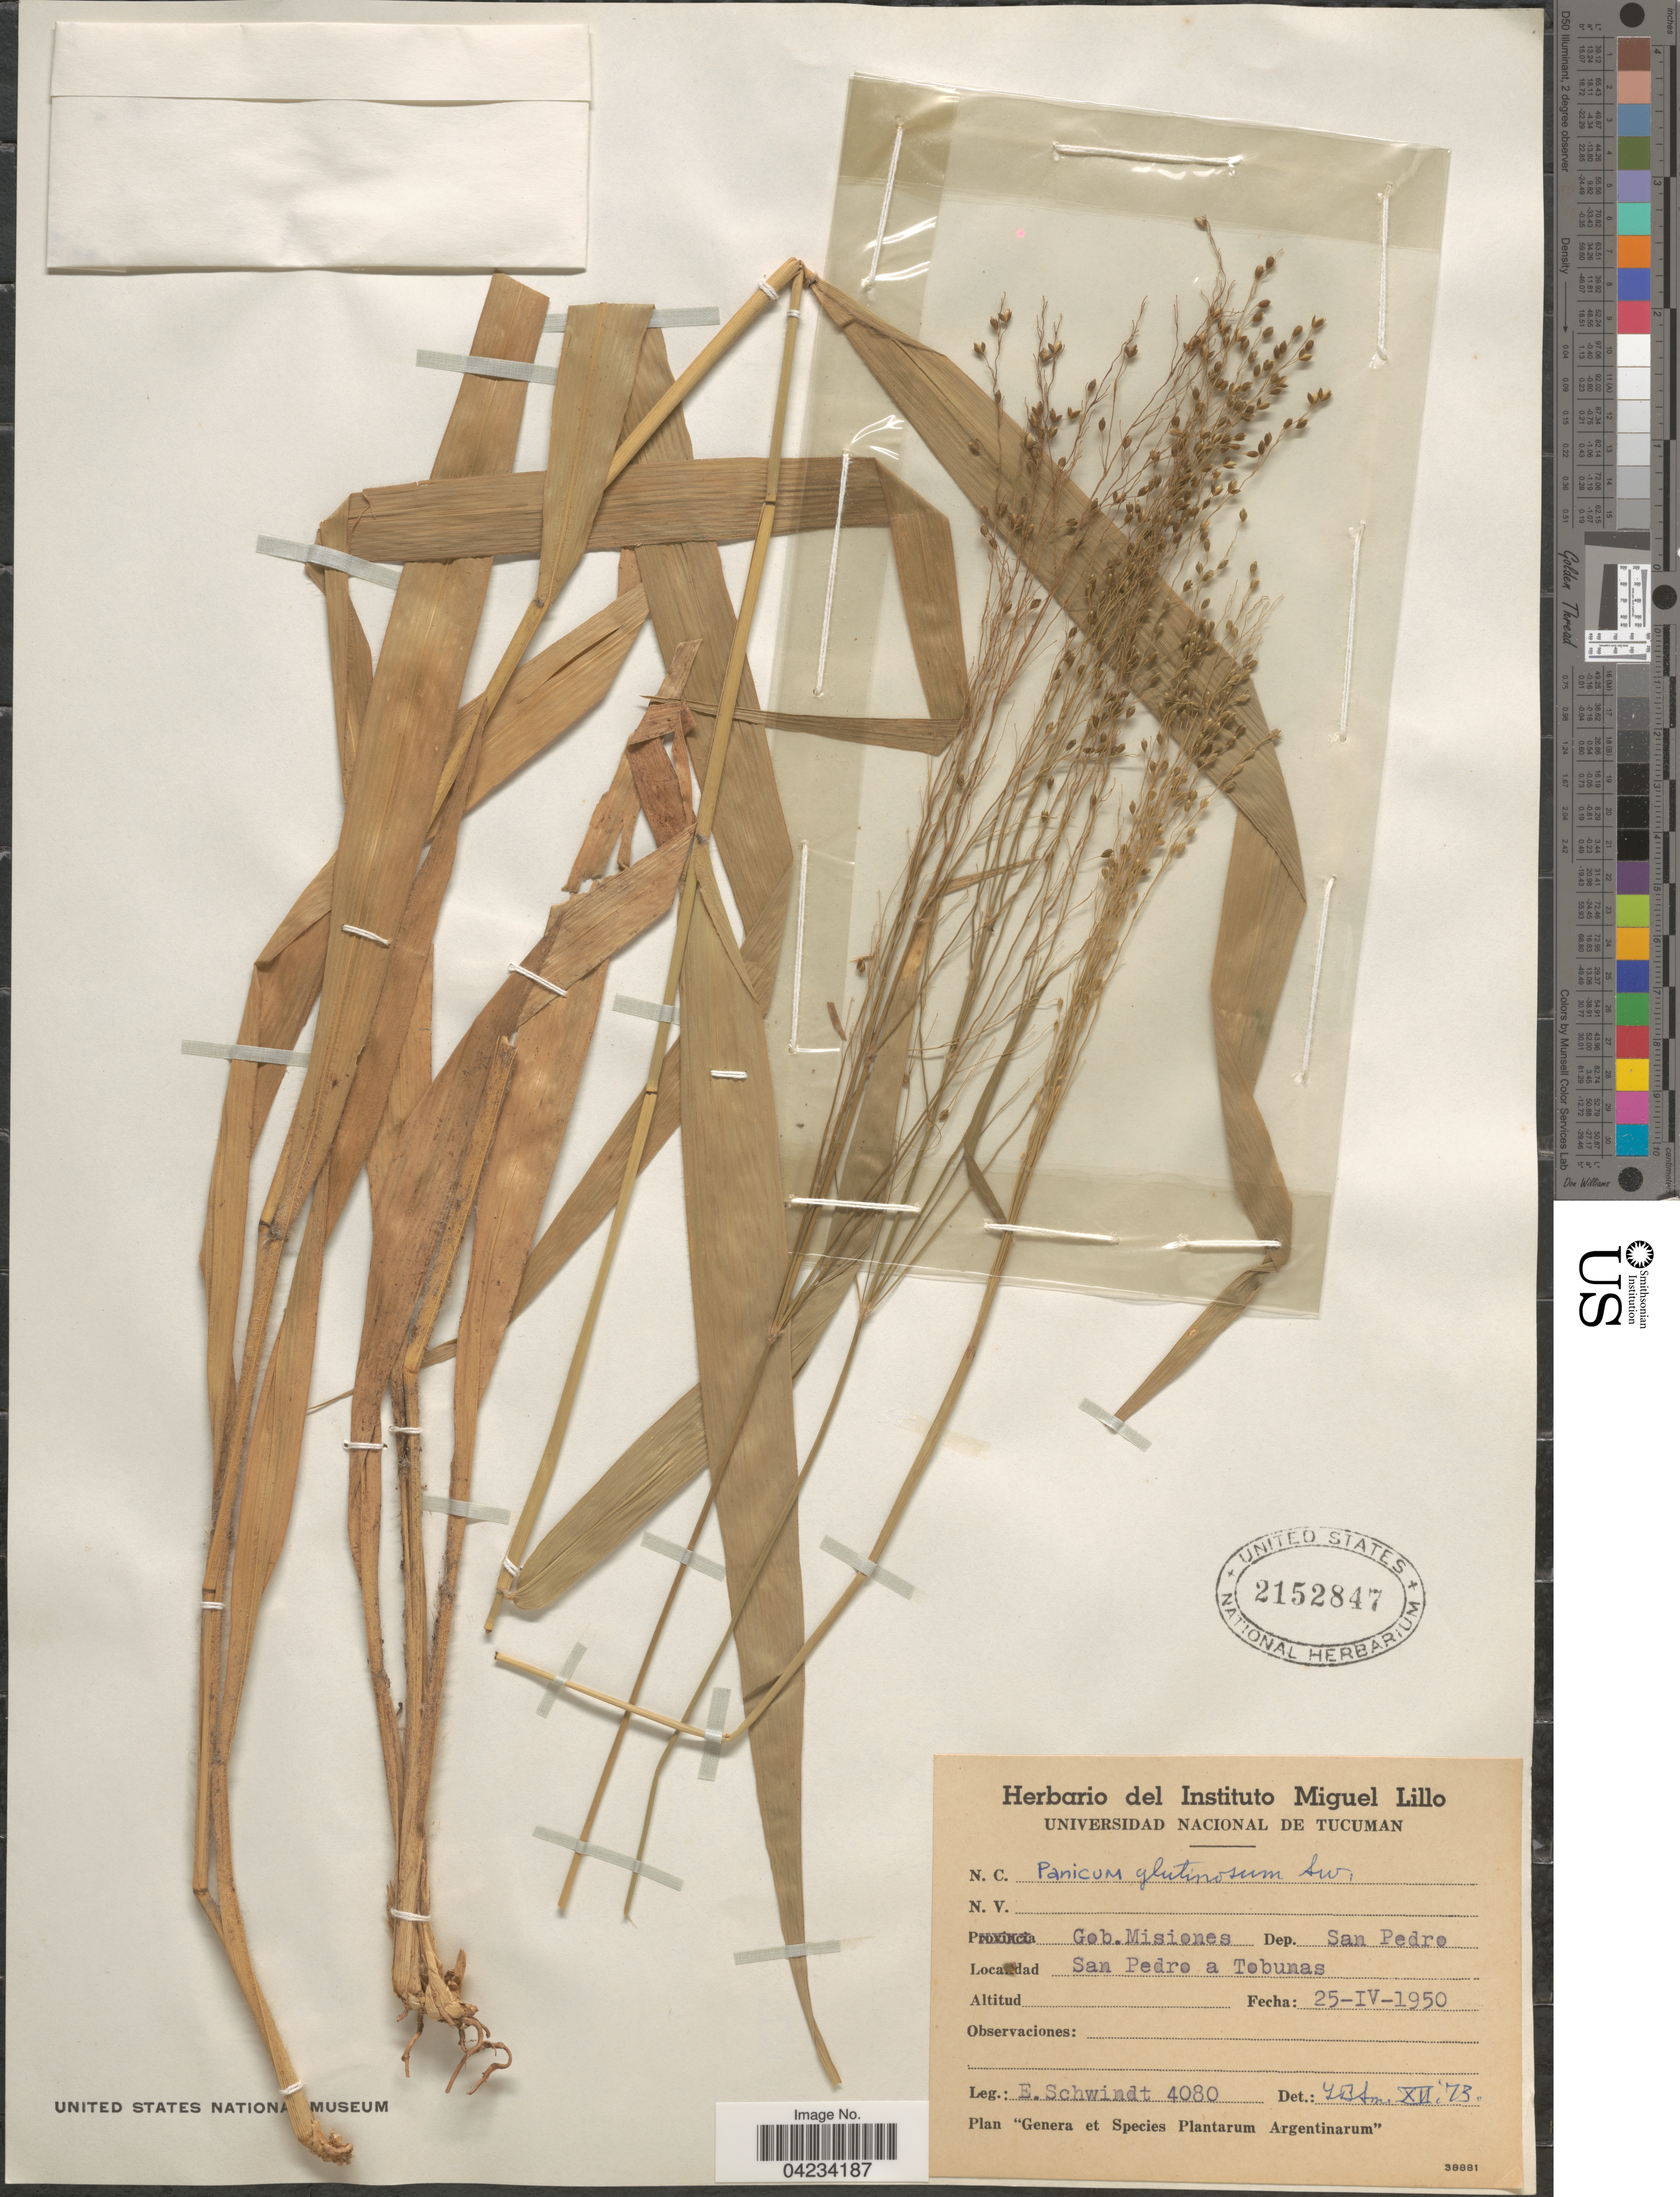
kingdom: Plantae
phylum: Tracheophyta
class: Liliopsida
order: Poales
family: Poaceae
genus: Homolepis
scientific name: Homolepis glutinosa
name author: (Sw.) Zuloaga & Soderstr.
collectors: E. Schwindt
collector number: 4080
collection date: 1950-04-25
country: Argentina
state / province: Misiones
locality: Gob. Misiones. Dep. San Pedro. San Pedro a Tobunas.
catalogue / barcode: US 2152847